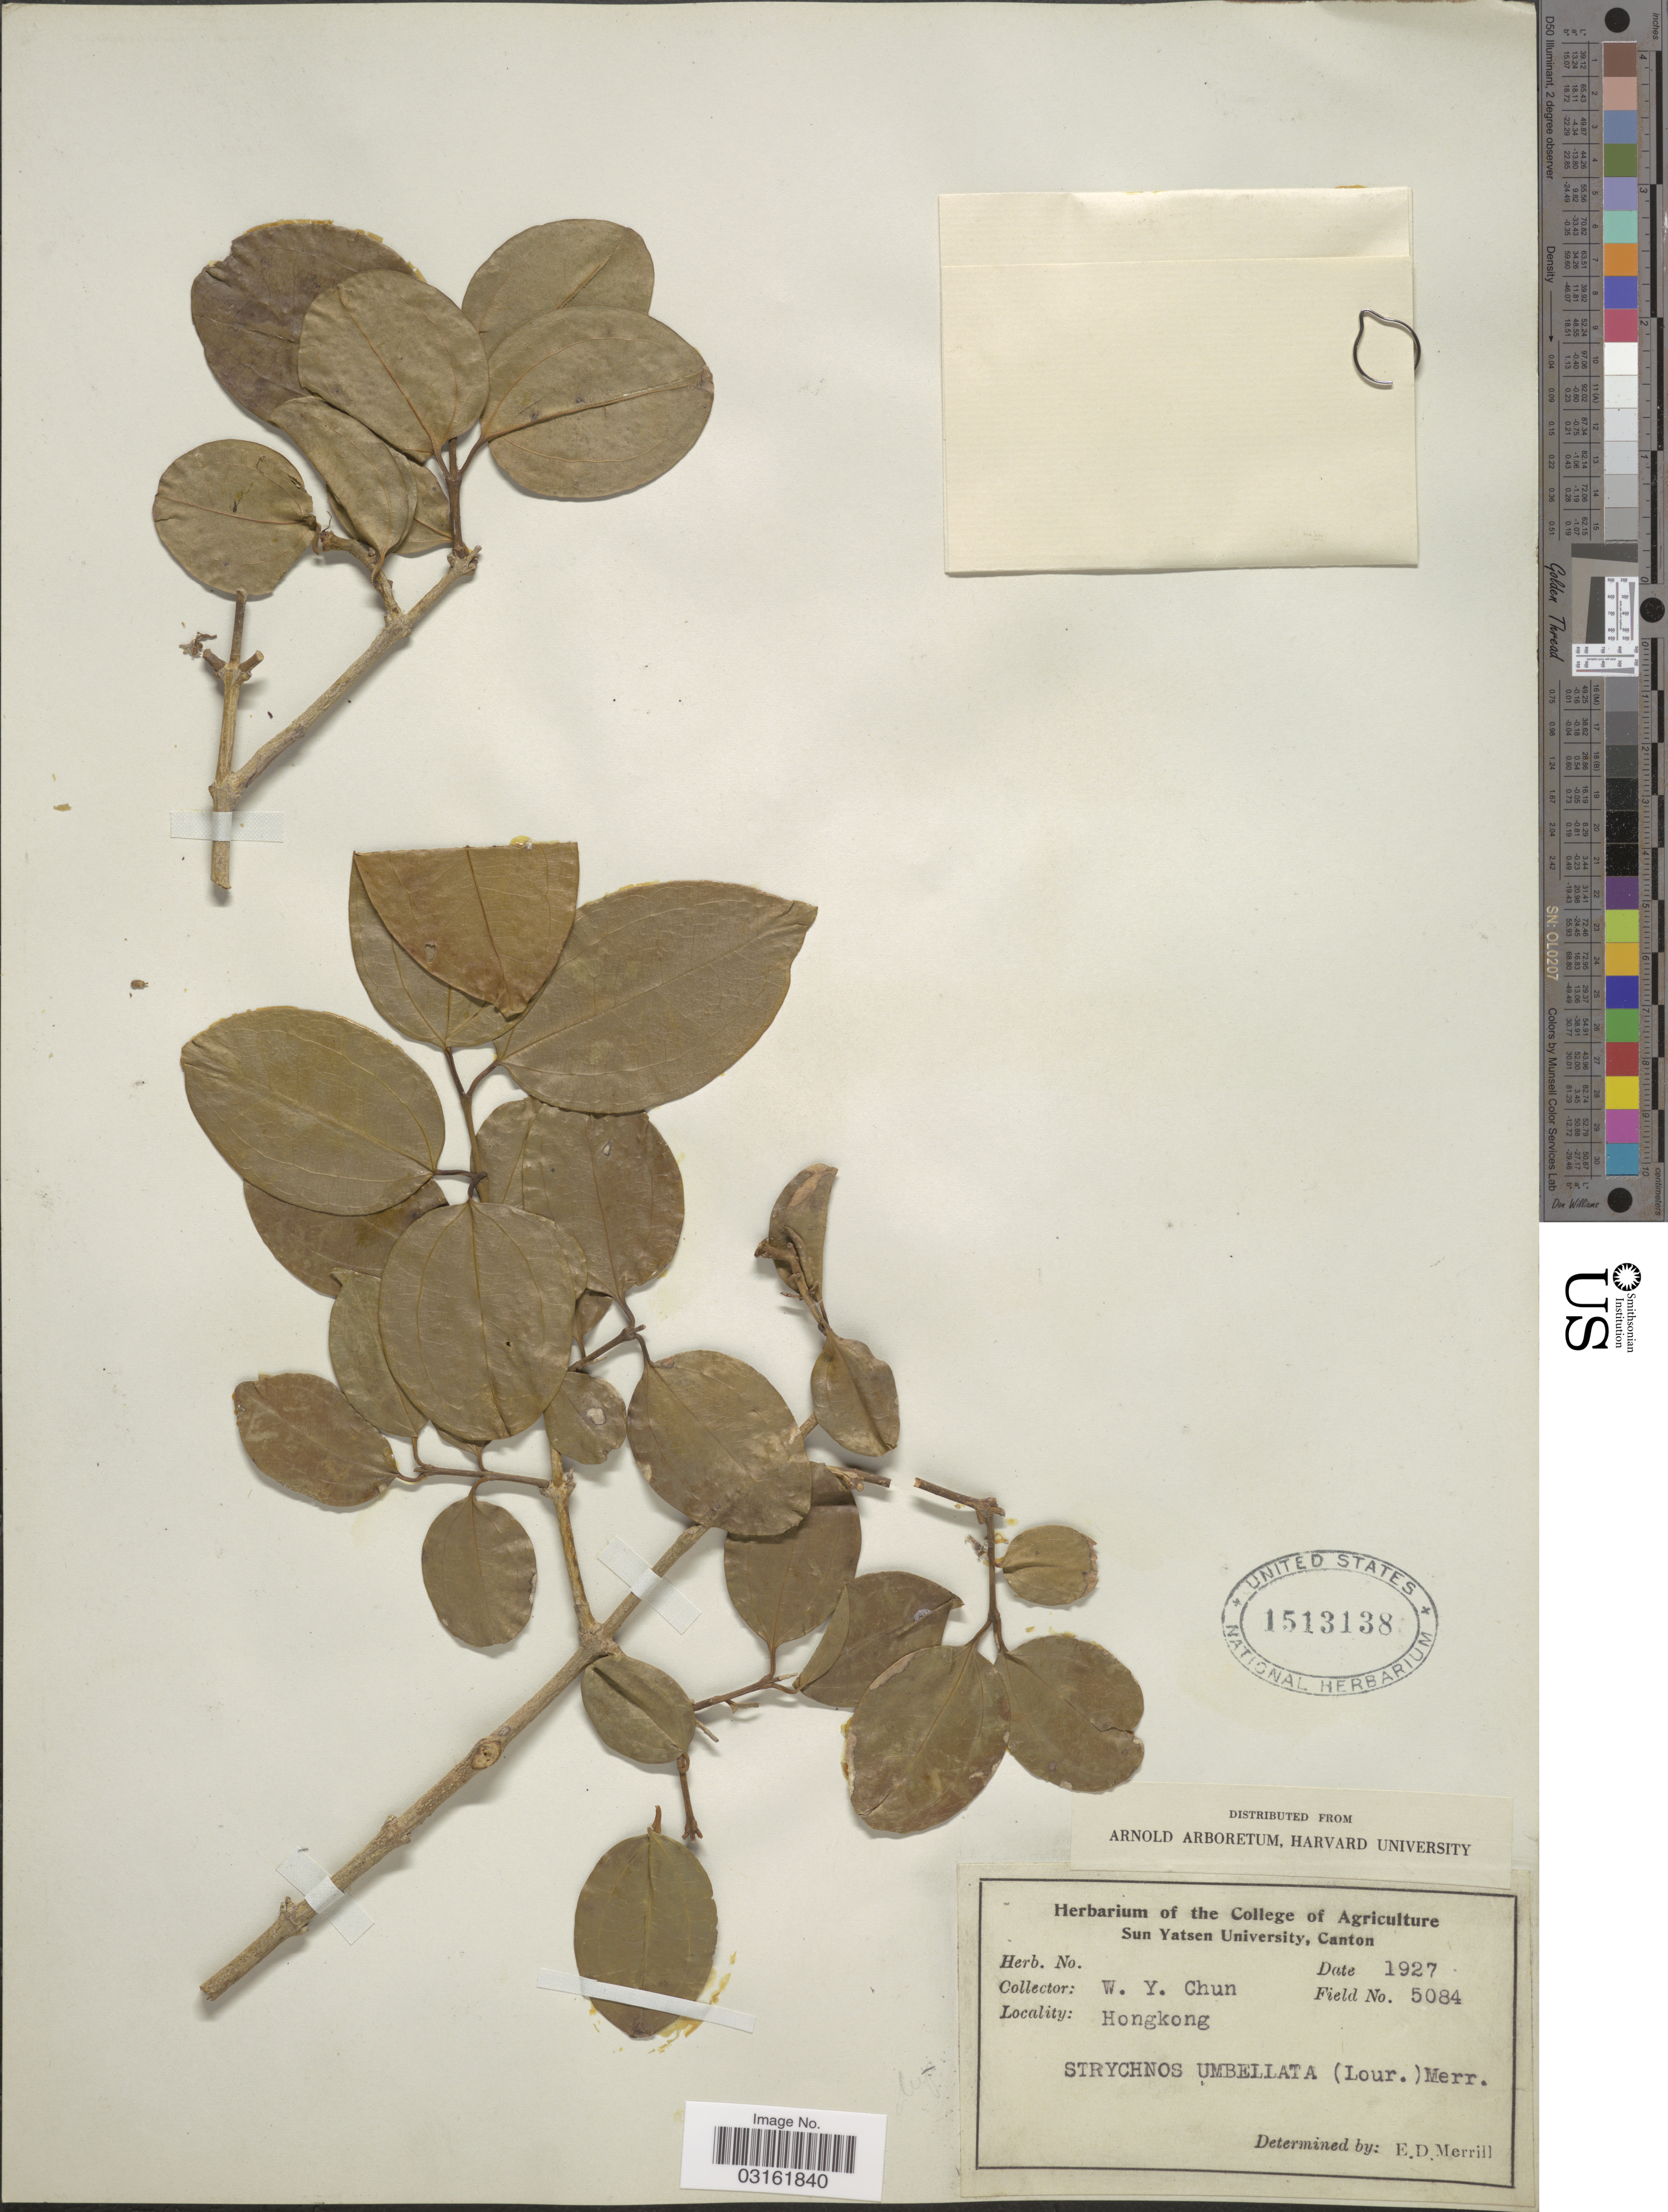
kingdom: Plantae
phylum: Tracheophyta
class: Magnoliopsida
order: Gentianales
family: Loganiaceae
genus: Strychnos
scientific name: Strychnos umbellata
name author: Merr.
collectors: W. Y. Chun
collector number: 5084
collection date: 1927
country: China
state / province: Hong Kong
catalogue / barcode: US 1513138